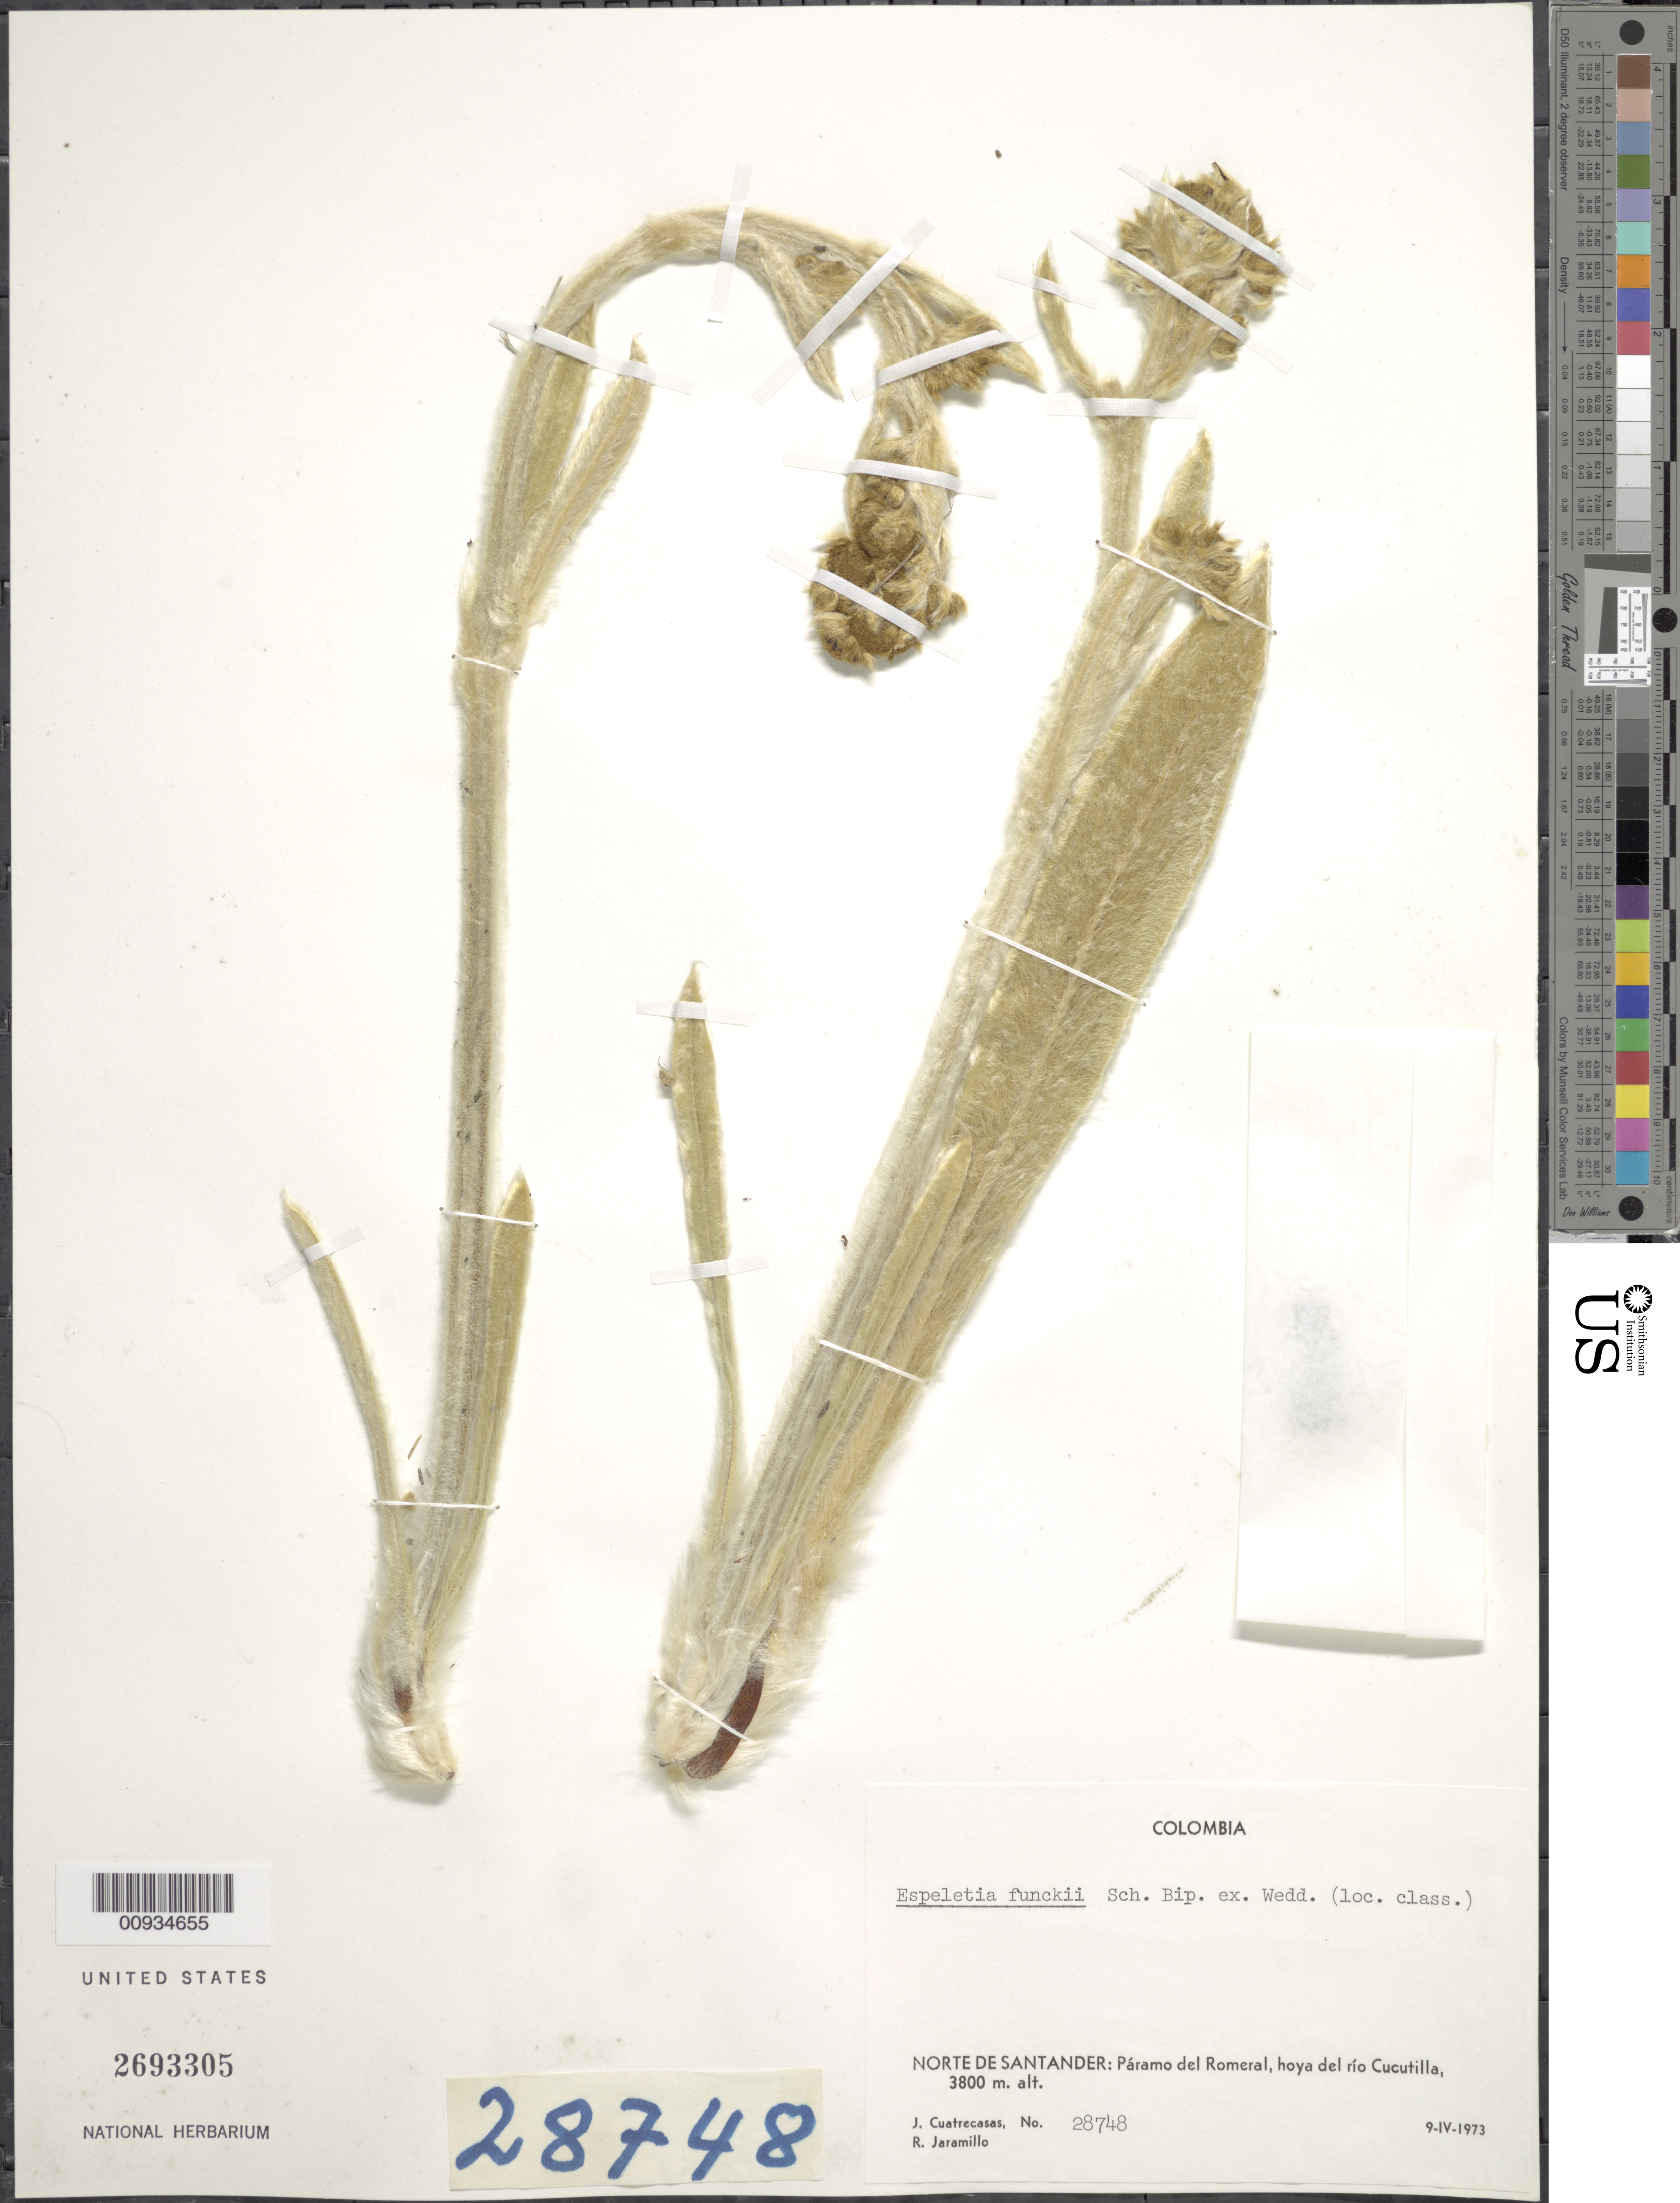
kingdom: Plantae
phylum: Tracheophyta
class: Magnoliopsida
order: Asterales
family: Asteraceae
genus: Espeletiopsis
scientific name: Espeletiopsis funckii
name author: (Sch. Bip. ex Wedd.) Cuatrec.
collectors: J. Cuatrecasas & R. Jaramillo M.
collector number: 28748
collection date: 1973-04-09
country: Colombia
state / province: Norte de Santander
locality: Norte de Santander: Paramo del Romeral, hjoya del rio Cucutilla,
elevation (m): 3800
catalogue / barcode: US 2693305